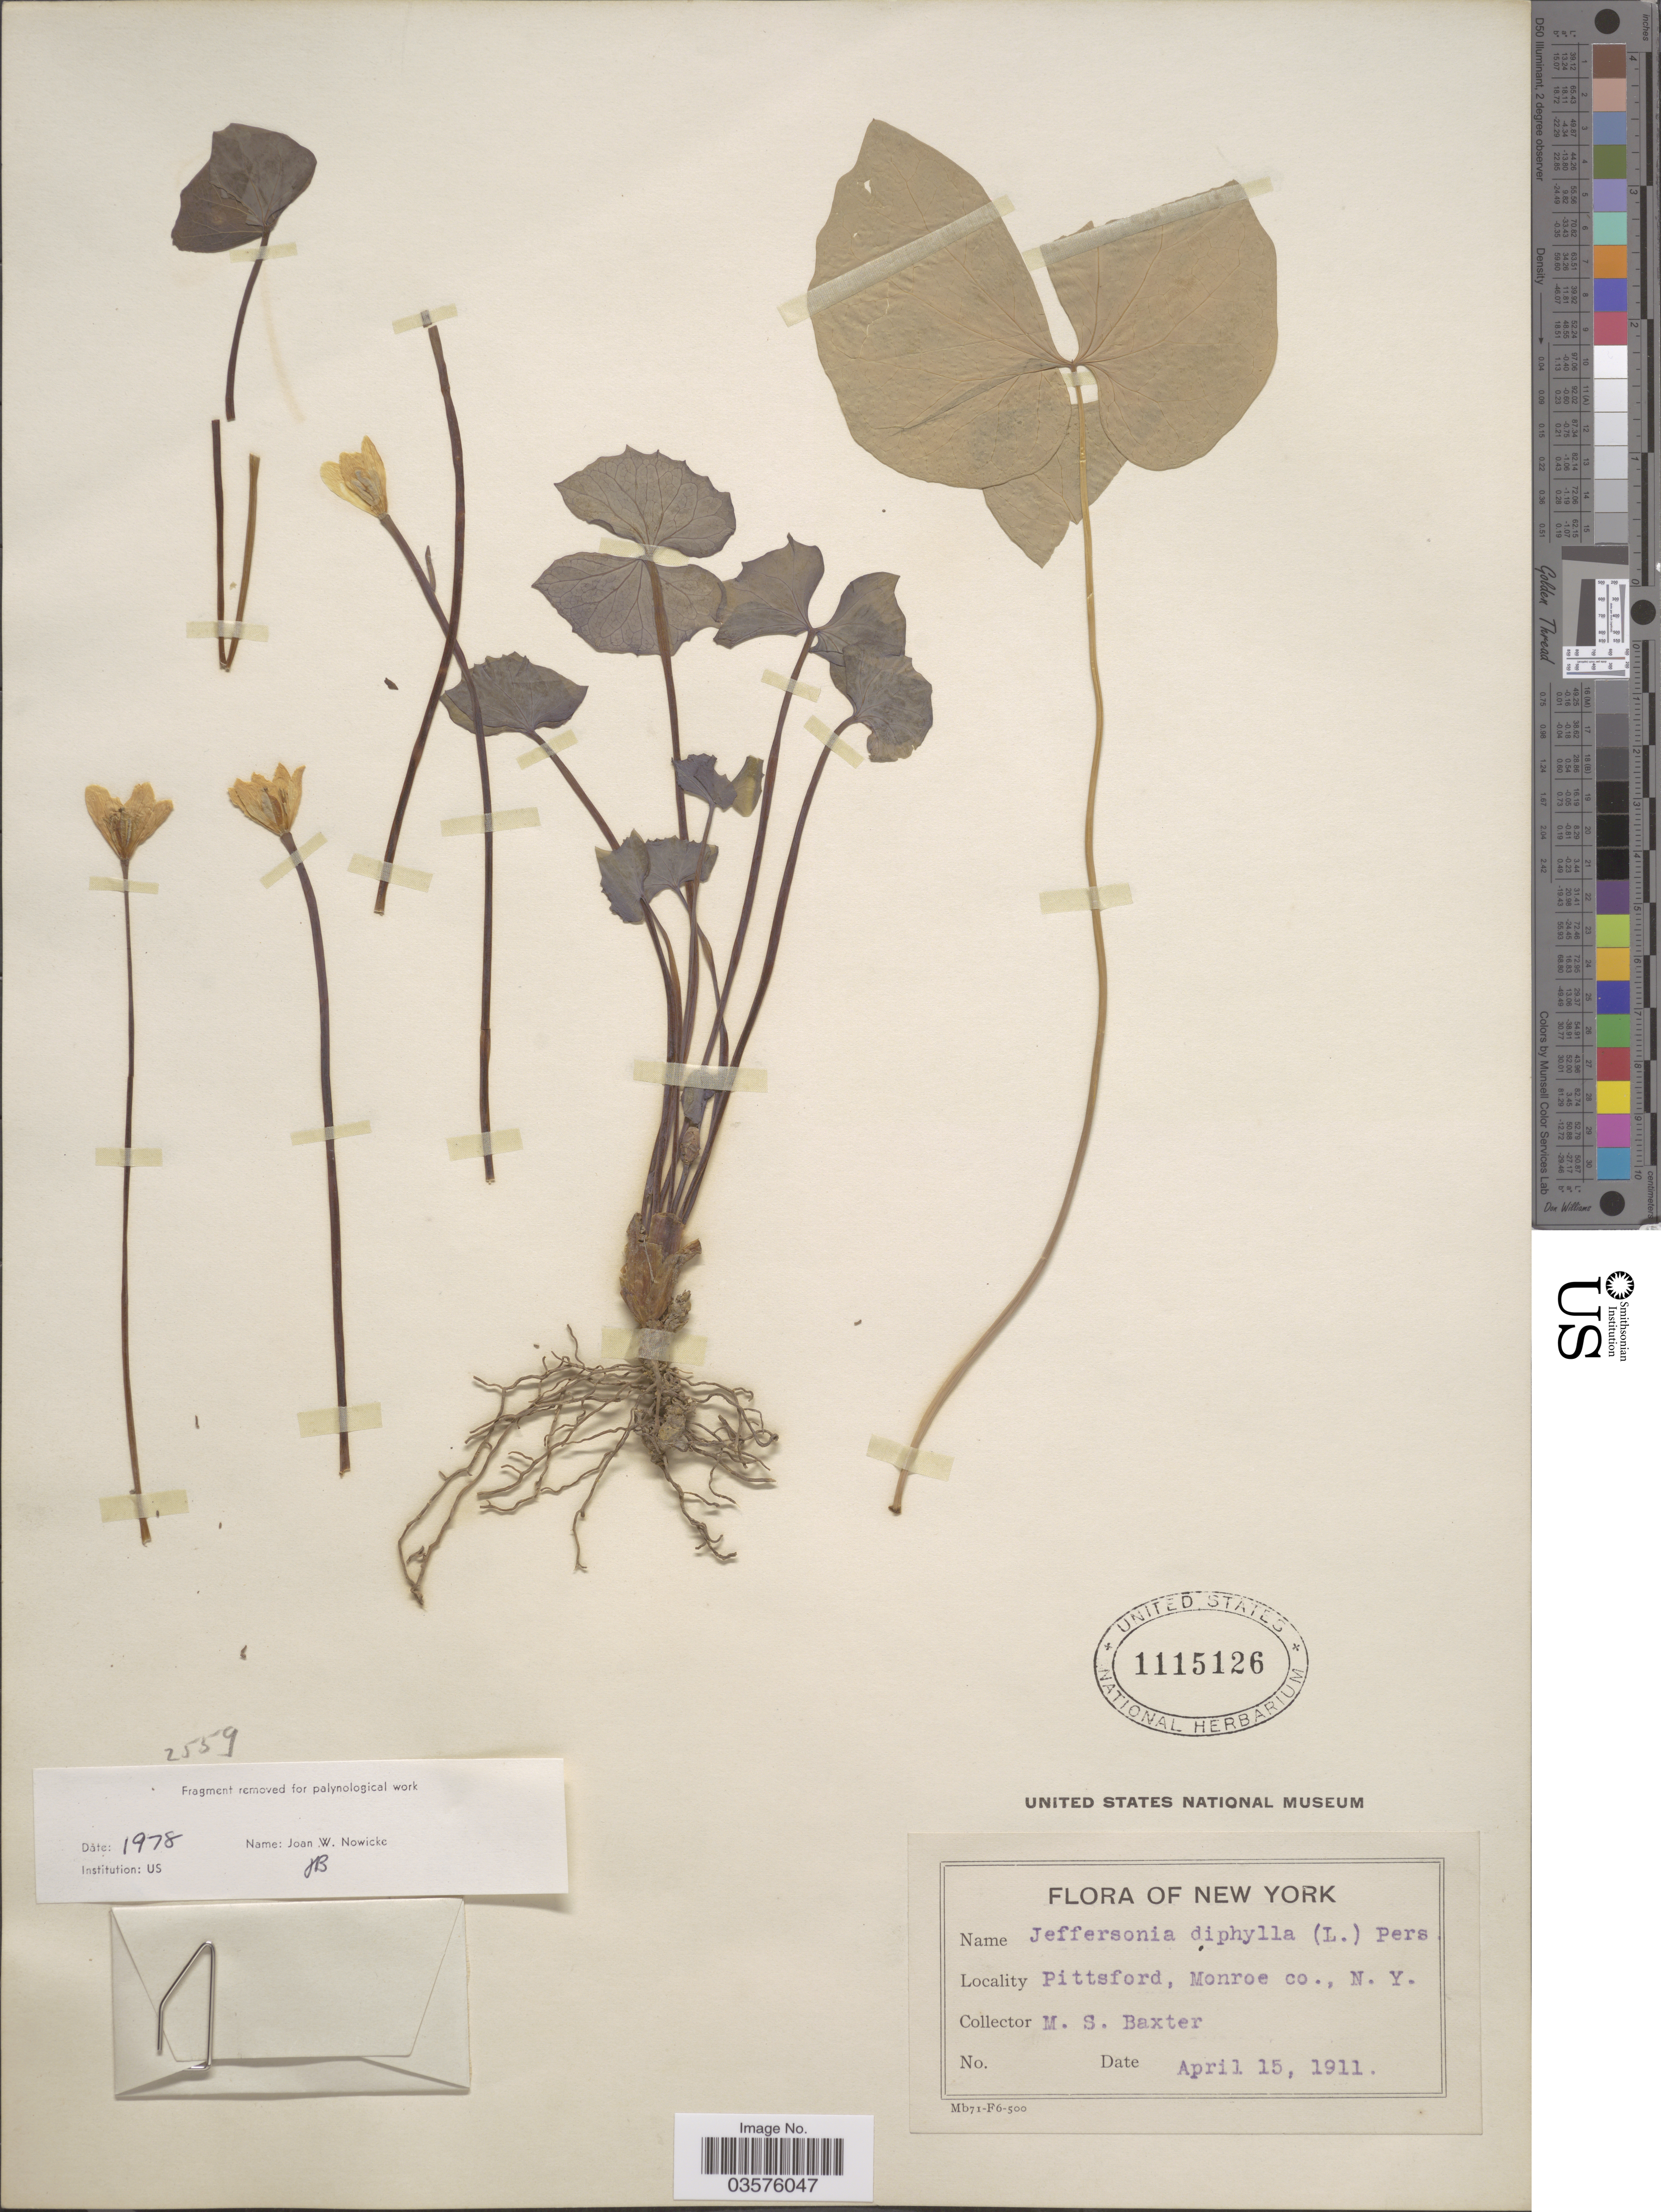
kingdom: Plantae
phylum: Tracheophyta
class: Magnoliopsida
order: Ranunculales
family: Berberidaceae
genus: Jeffersonia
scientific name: Jeffersonia diphylla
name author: (L.) Pers.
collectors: M. Baxter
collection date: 1911-04-15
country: United States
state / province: New York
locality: Pittsford, Monroe Co.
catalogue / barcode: US 1115126